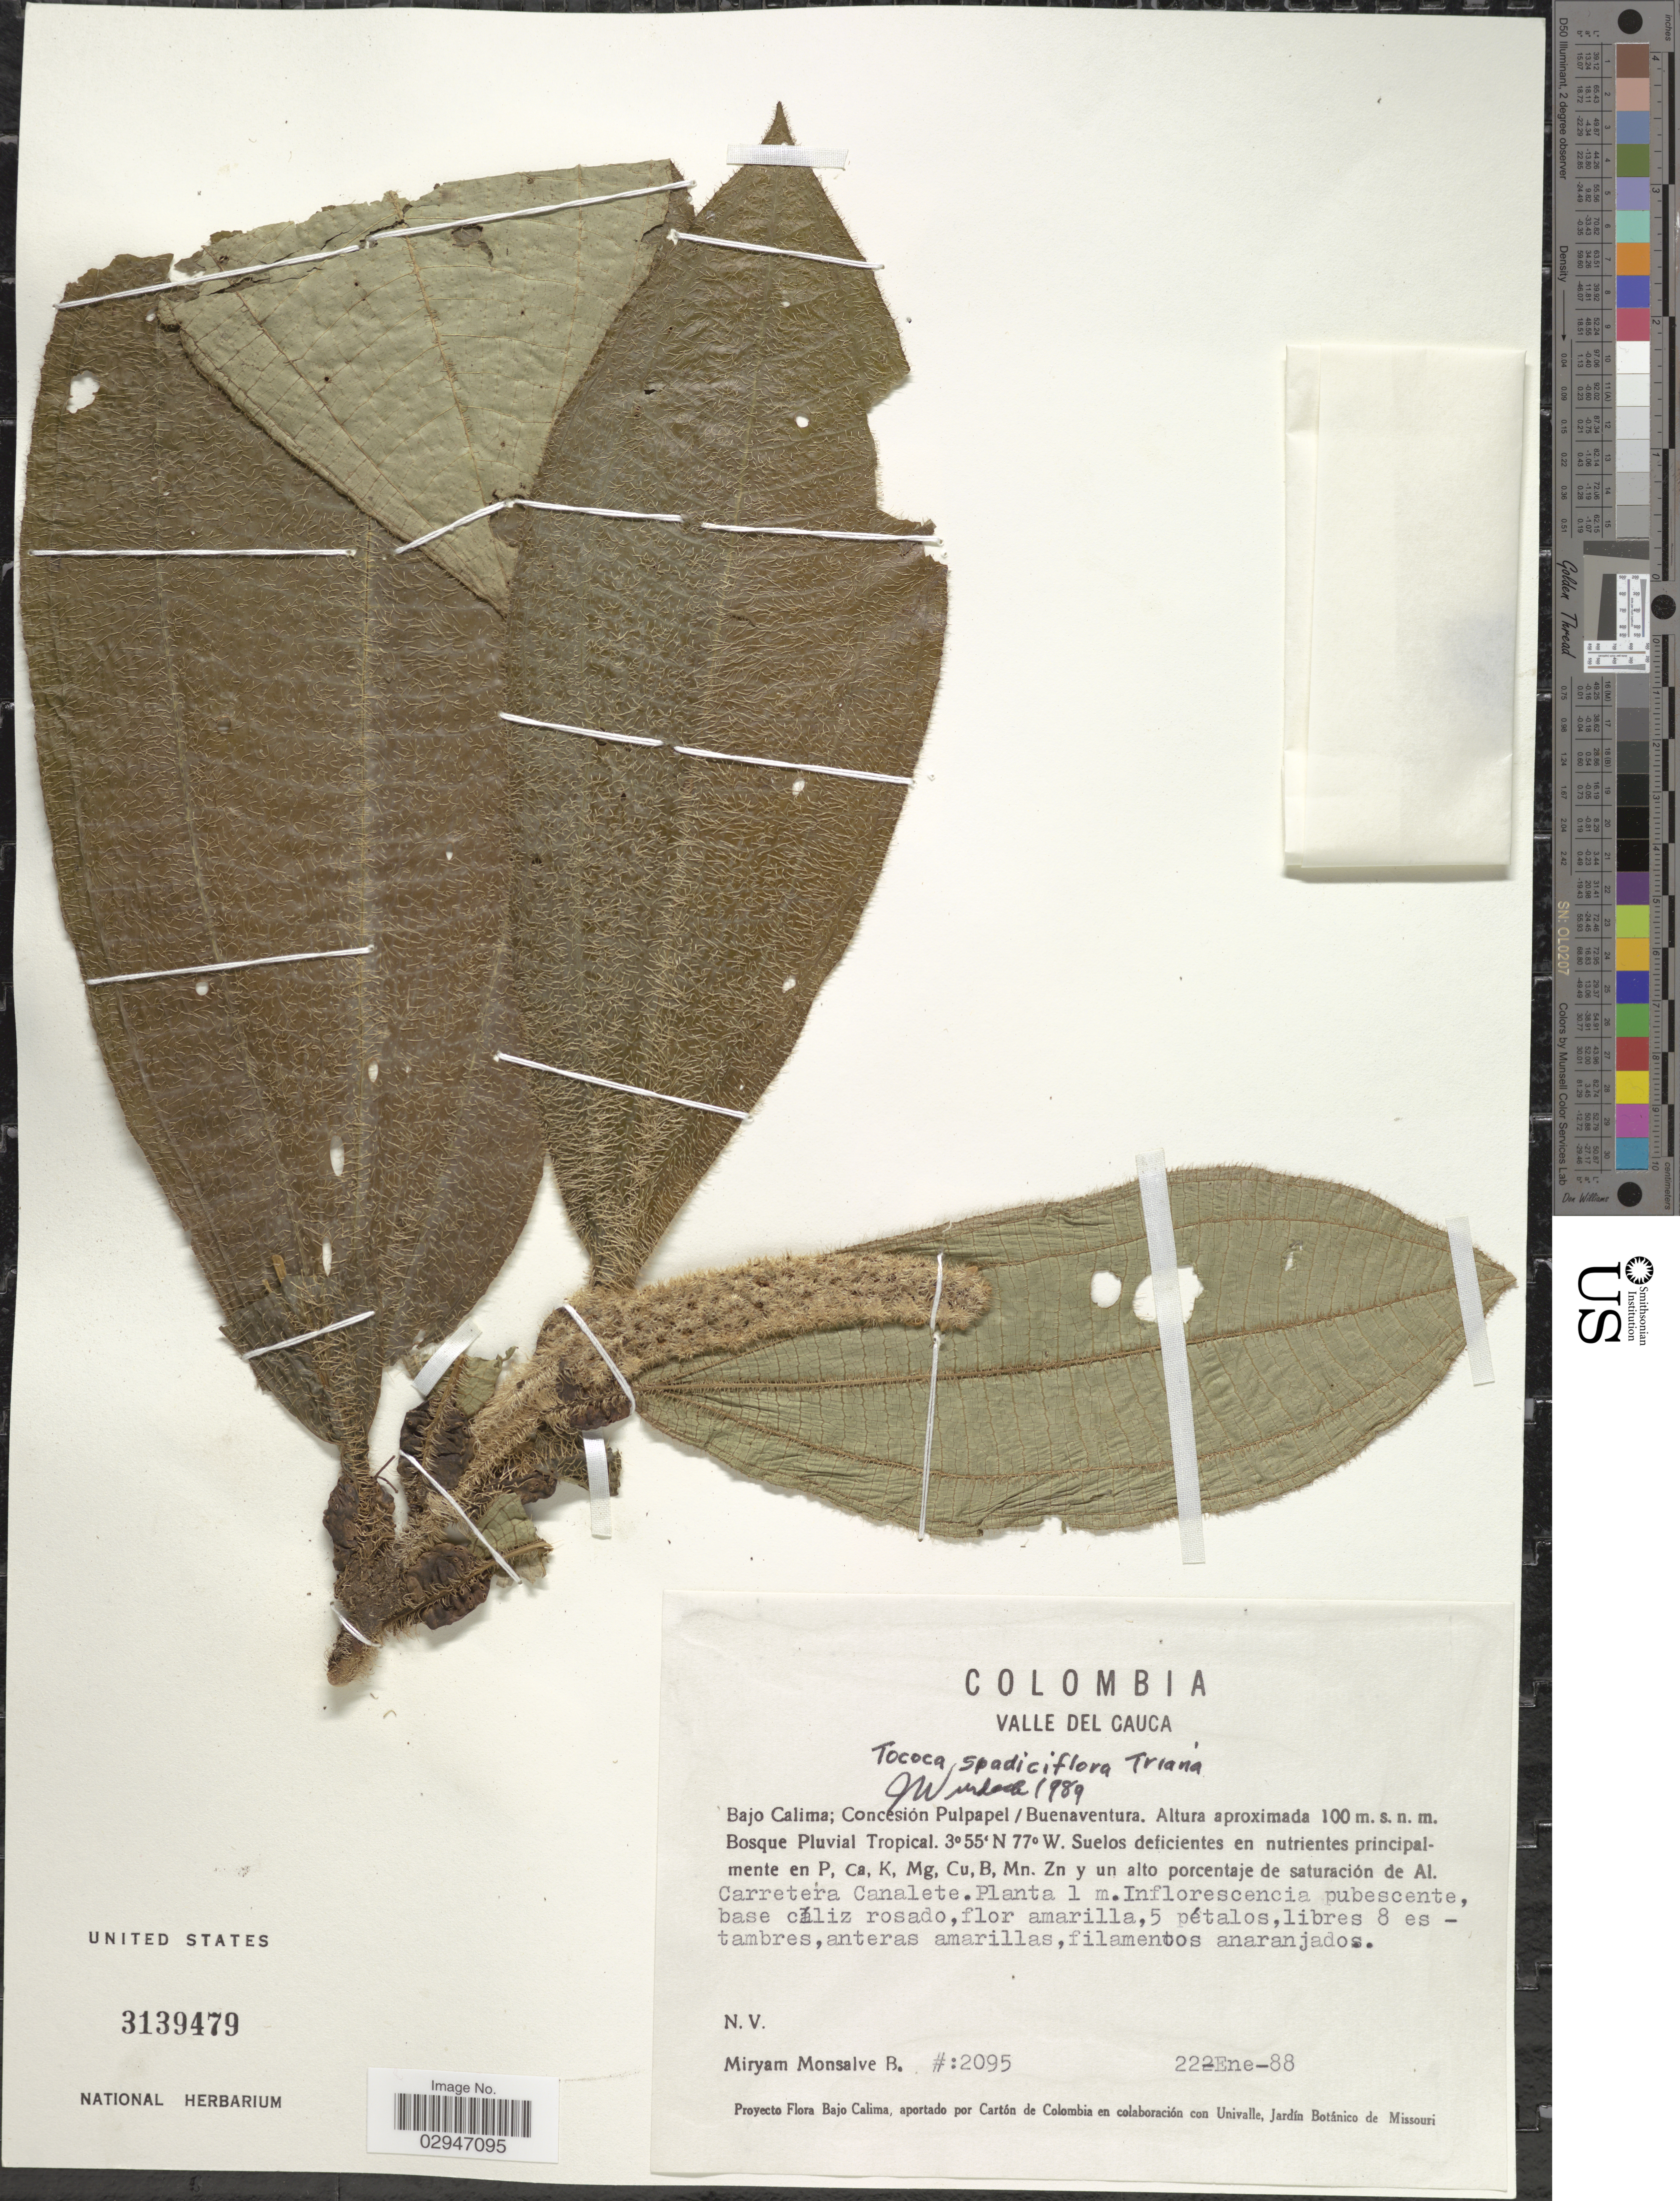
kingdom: Plantae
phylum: Tracheophyta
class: Magnoliopsida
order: Myrtales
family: Melastomataceae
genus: Tococa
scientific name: Tococa spadiciflora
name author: Triana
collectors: M. Monsalve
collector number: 2095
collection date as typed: Transcribed d/m/y: 22/1/88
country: Colombia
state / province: Valle del Cauca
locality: Bajo Calima; Concesión Pulpapel/ Buenaventura. Carretera Canalete.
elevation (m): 100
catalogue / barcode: US 3139479